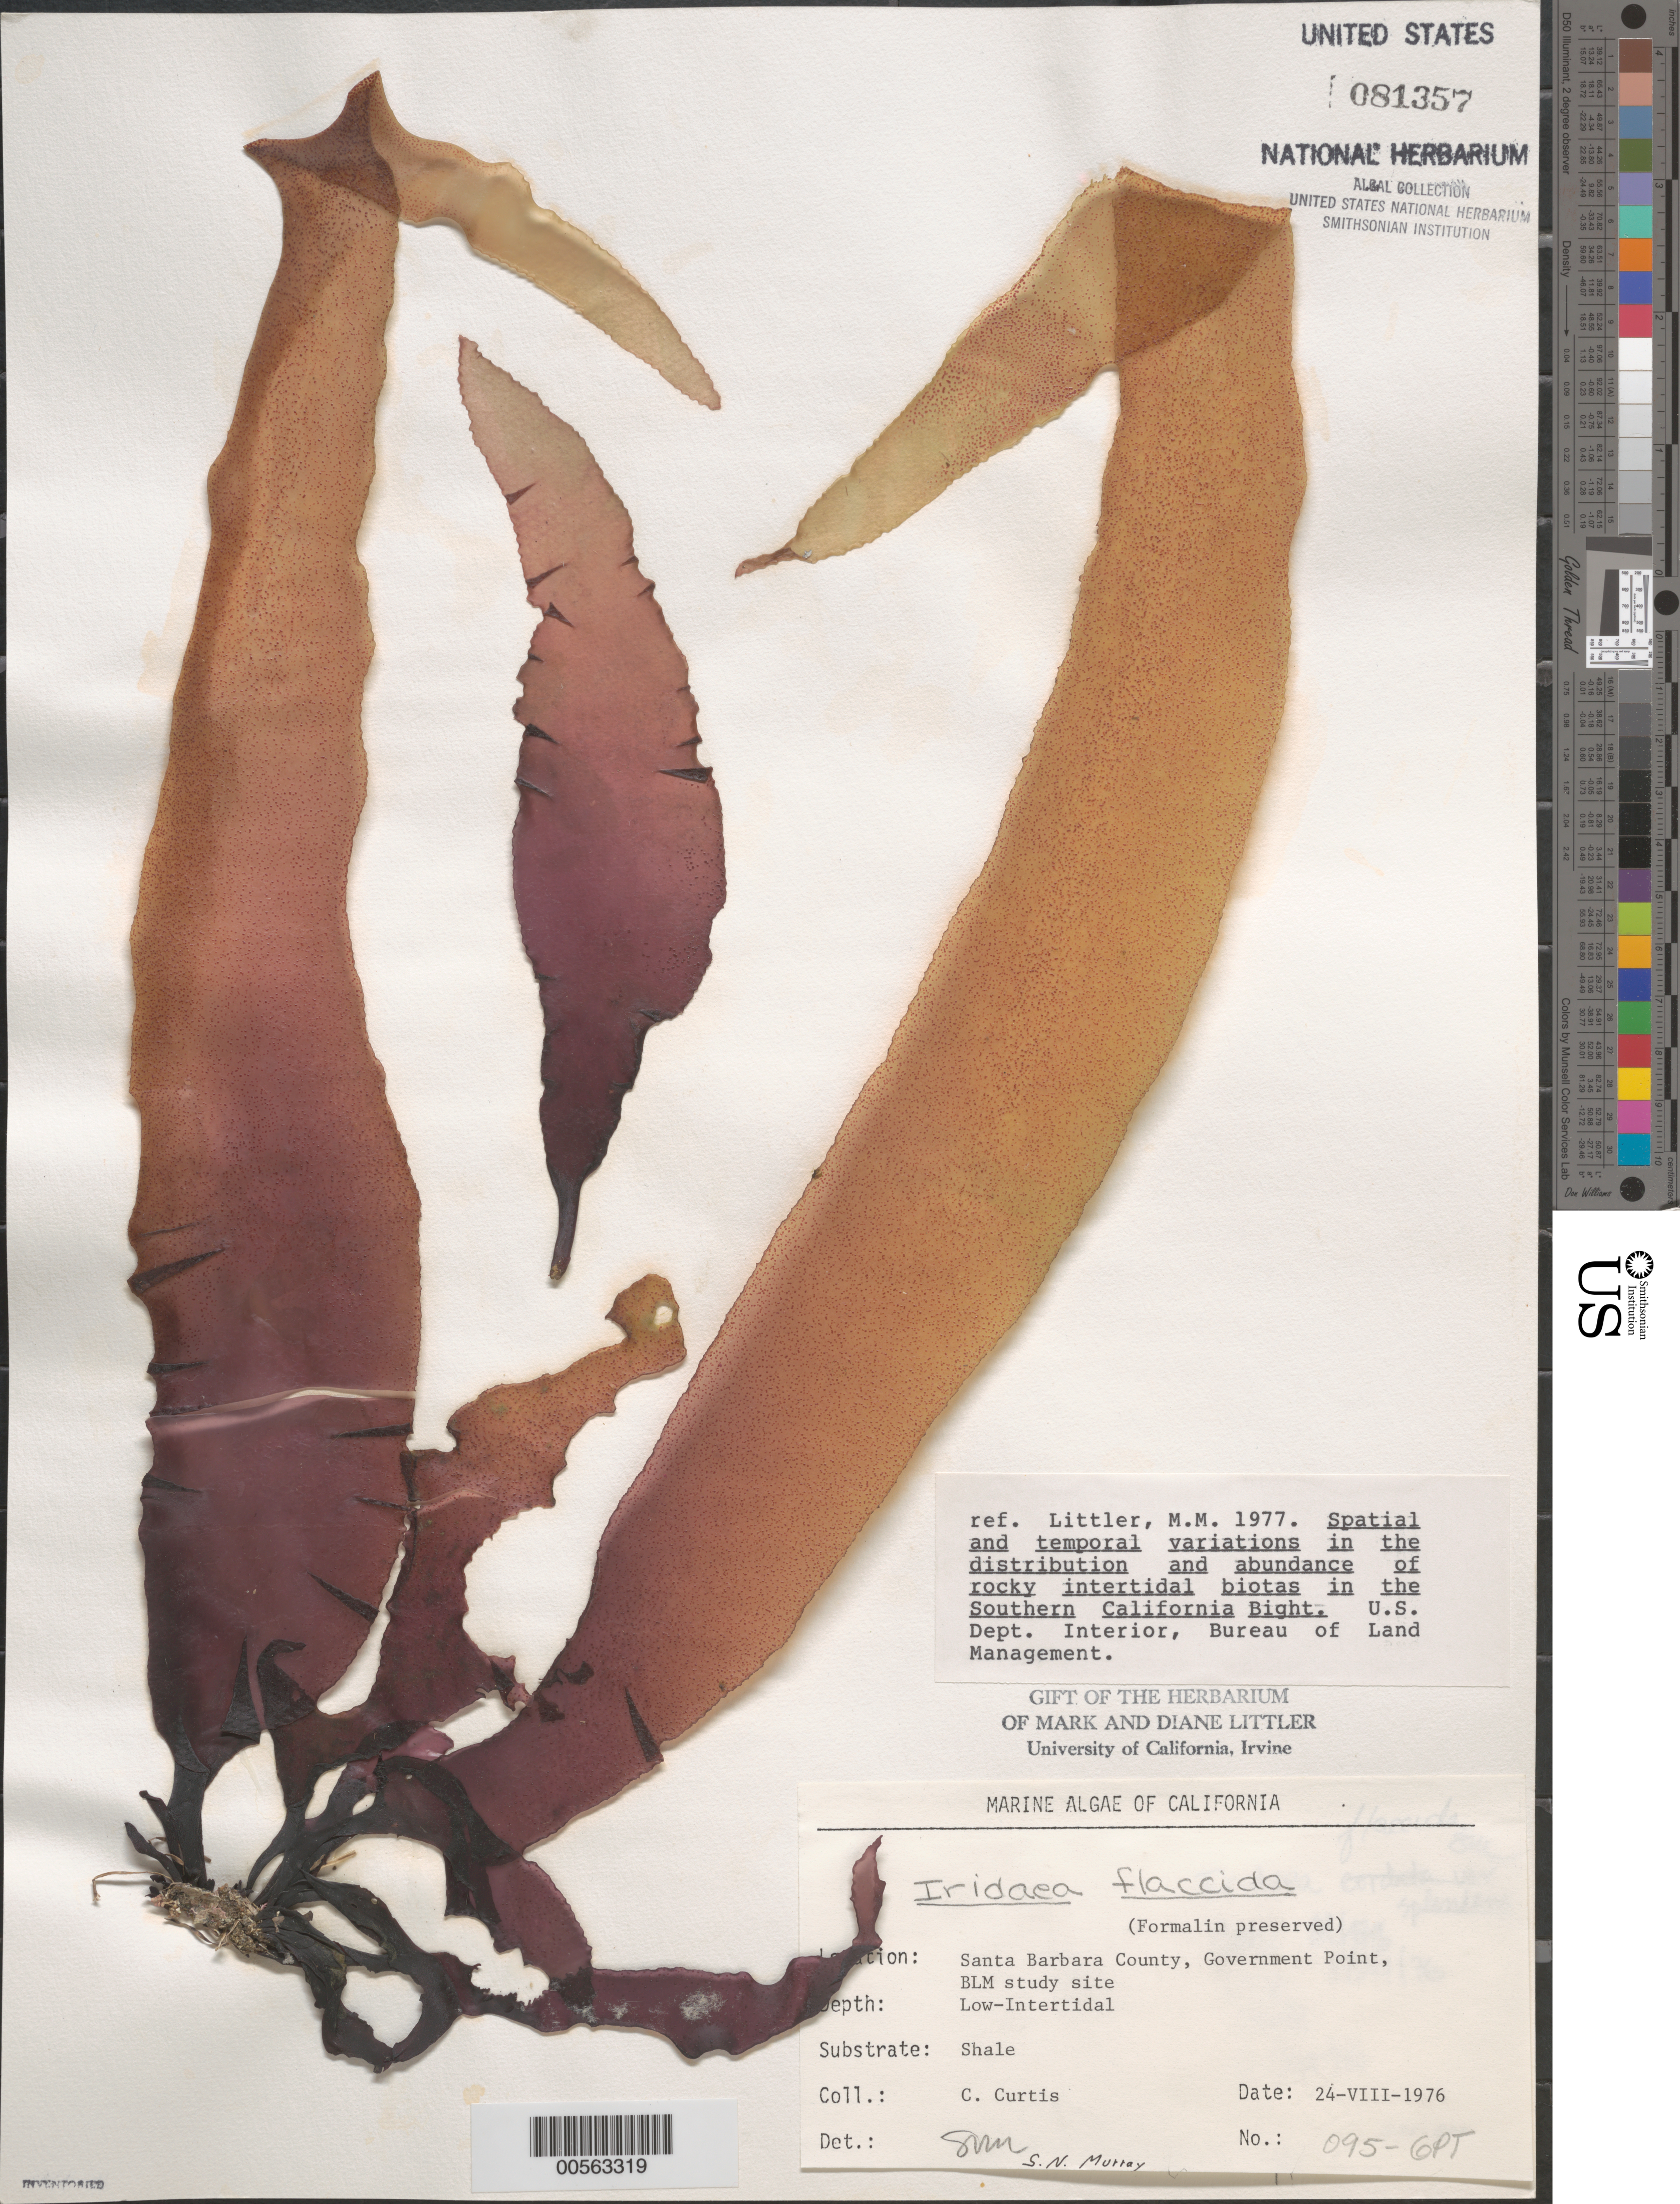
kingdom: Plantae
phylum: Rhodophyta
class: Florideophyceae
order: Gigartinales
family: Gigartinaceae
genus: Mazzaella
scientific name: Mazzaella flaccida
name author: (Setchell & N.L. Gardner) Fredericq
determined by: Algae name updating Project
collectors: C. Curtis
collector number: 095-gpt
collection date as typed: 24 Aug 1976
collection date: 1976-08-24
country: United States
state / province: California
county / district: Santa Barbara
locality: Government Point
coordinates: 34 26'31"N, 120 24'06"W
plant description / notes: BLM-SOCALBIGHT Rocky Intertidal Survey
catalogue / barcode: US 81357